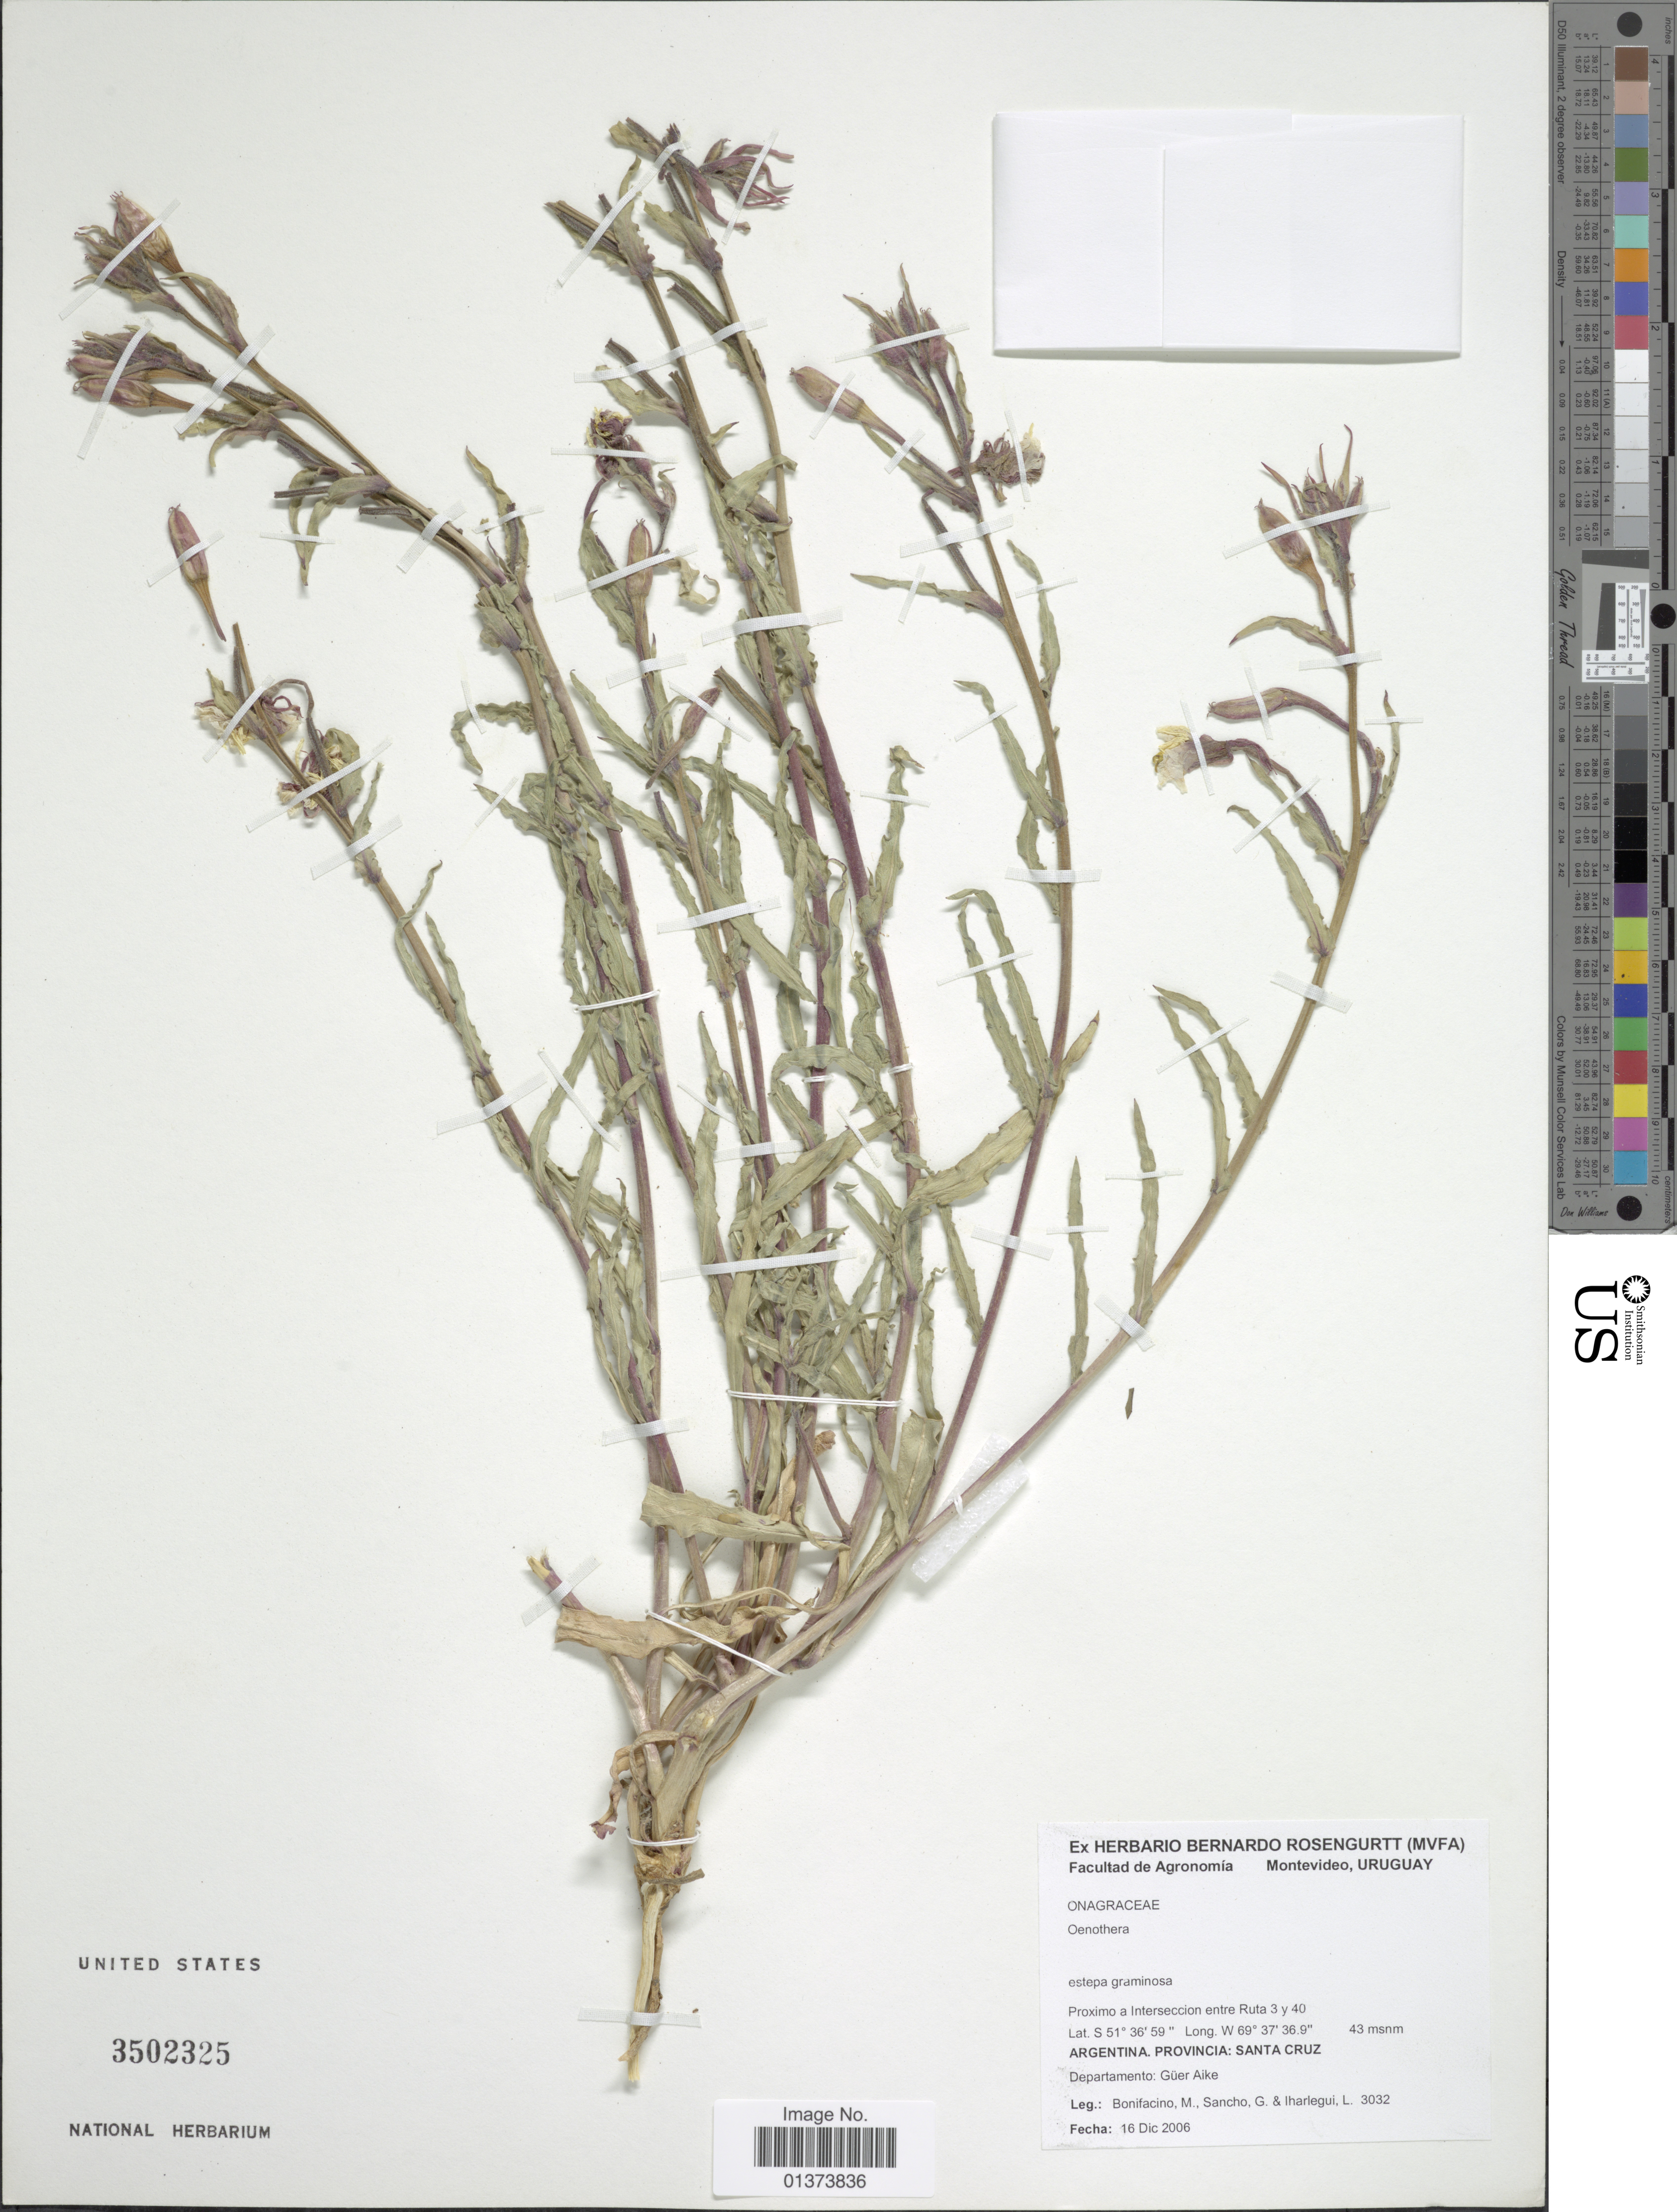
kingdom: Plantae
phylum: Tracheophyta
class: Magnoliopsida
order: Myrtales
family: Onagraceae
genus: Oenothera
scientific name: Oenothera sp.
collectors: M. Bonifacino, G. Sancho & L. Iharlegui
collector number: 3032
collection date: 2006-12-16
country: Argentina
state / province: Santa Cruz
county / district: Guer Aike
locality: Proximo a Interseccion entre Rute 3 y 40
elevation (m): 43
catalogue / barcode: US 3502325